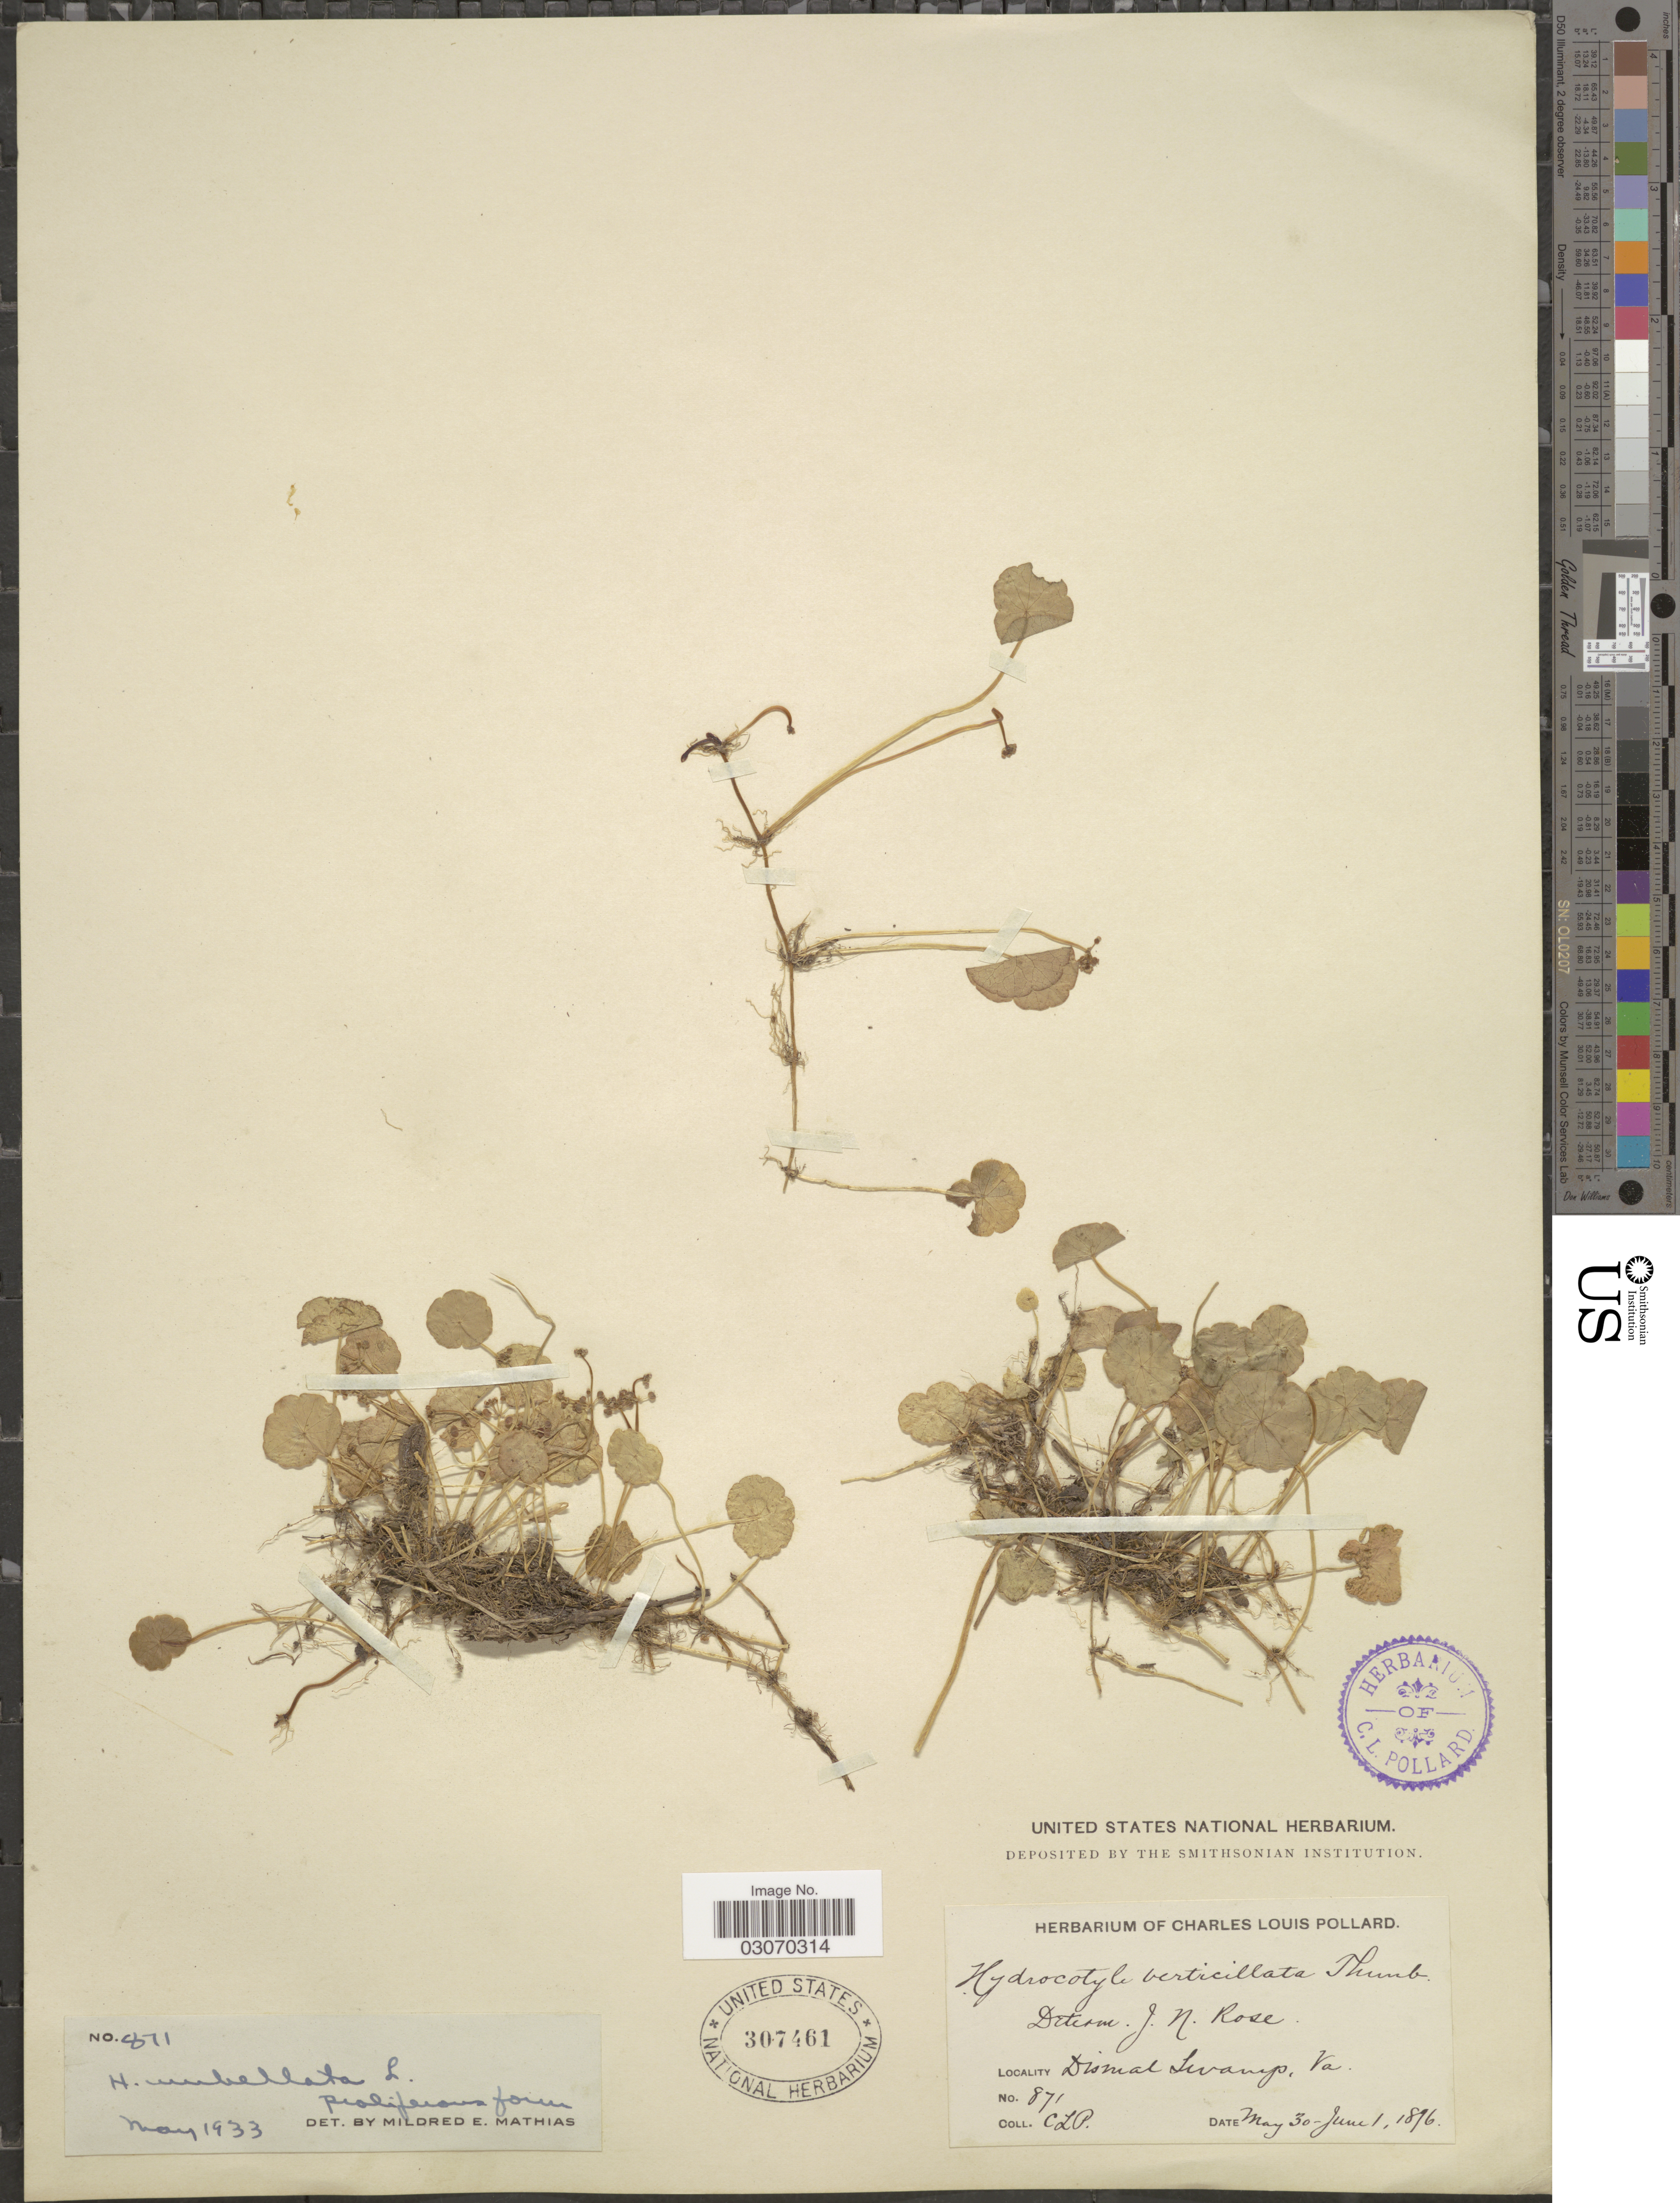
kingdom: Plantae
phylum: Tracheophyta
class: Magnoliopsida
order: Apiales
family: Araliaceae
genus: Hydrocotyle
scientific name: Hydrocotyle umbellata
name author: L.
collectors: C. L. Pollard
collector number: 871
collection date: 1896-05-30/1896-06-01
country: United States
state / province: Virginia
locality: Dismal Swamp, Va.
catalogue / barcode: US 307461